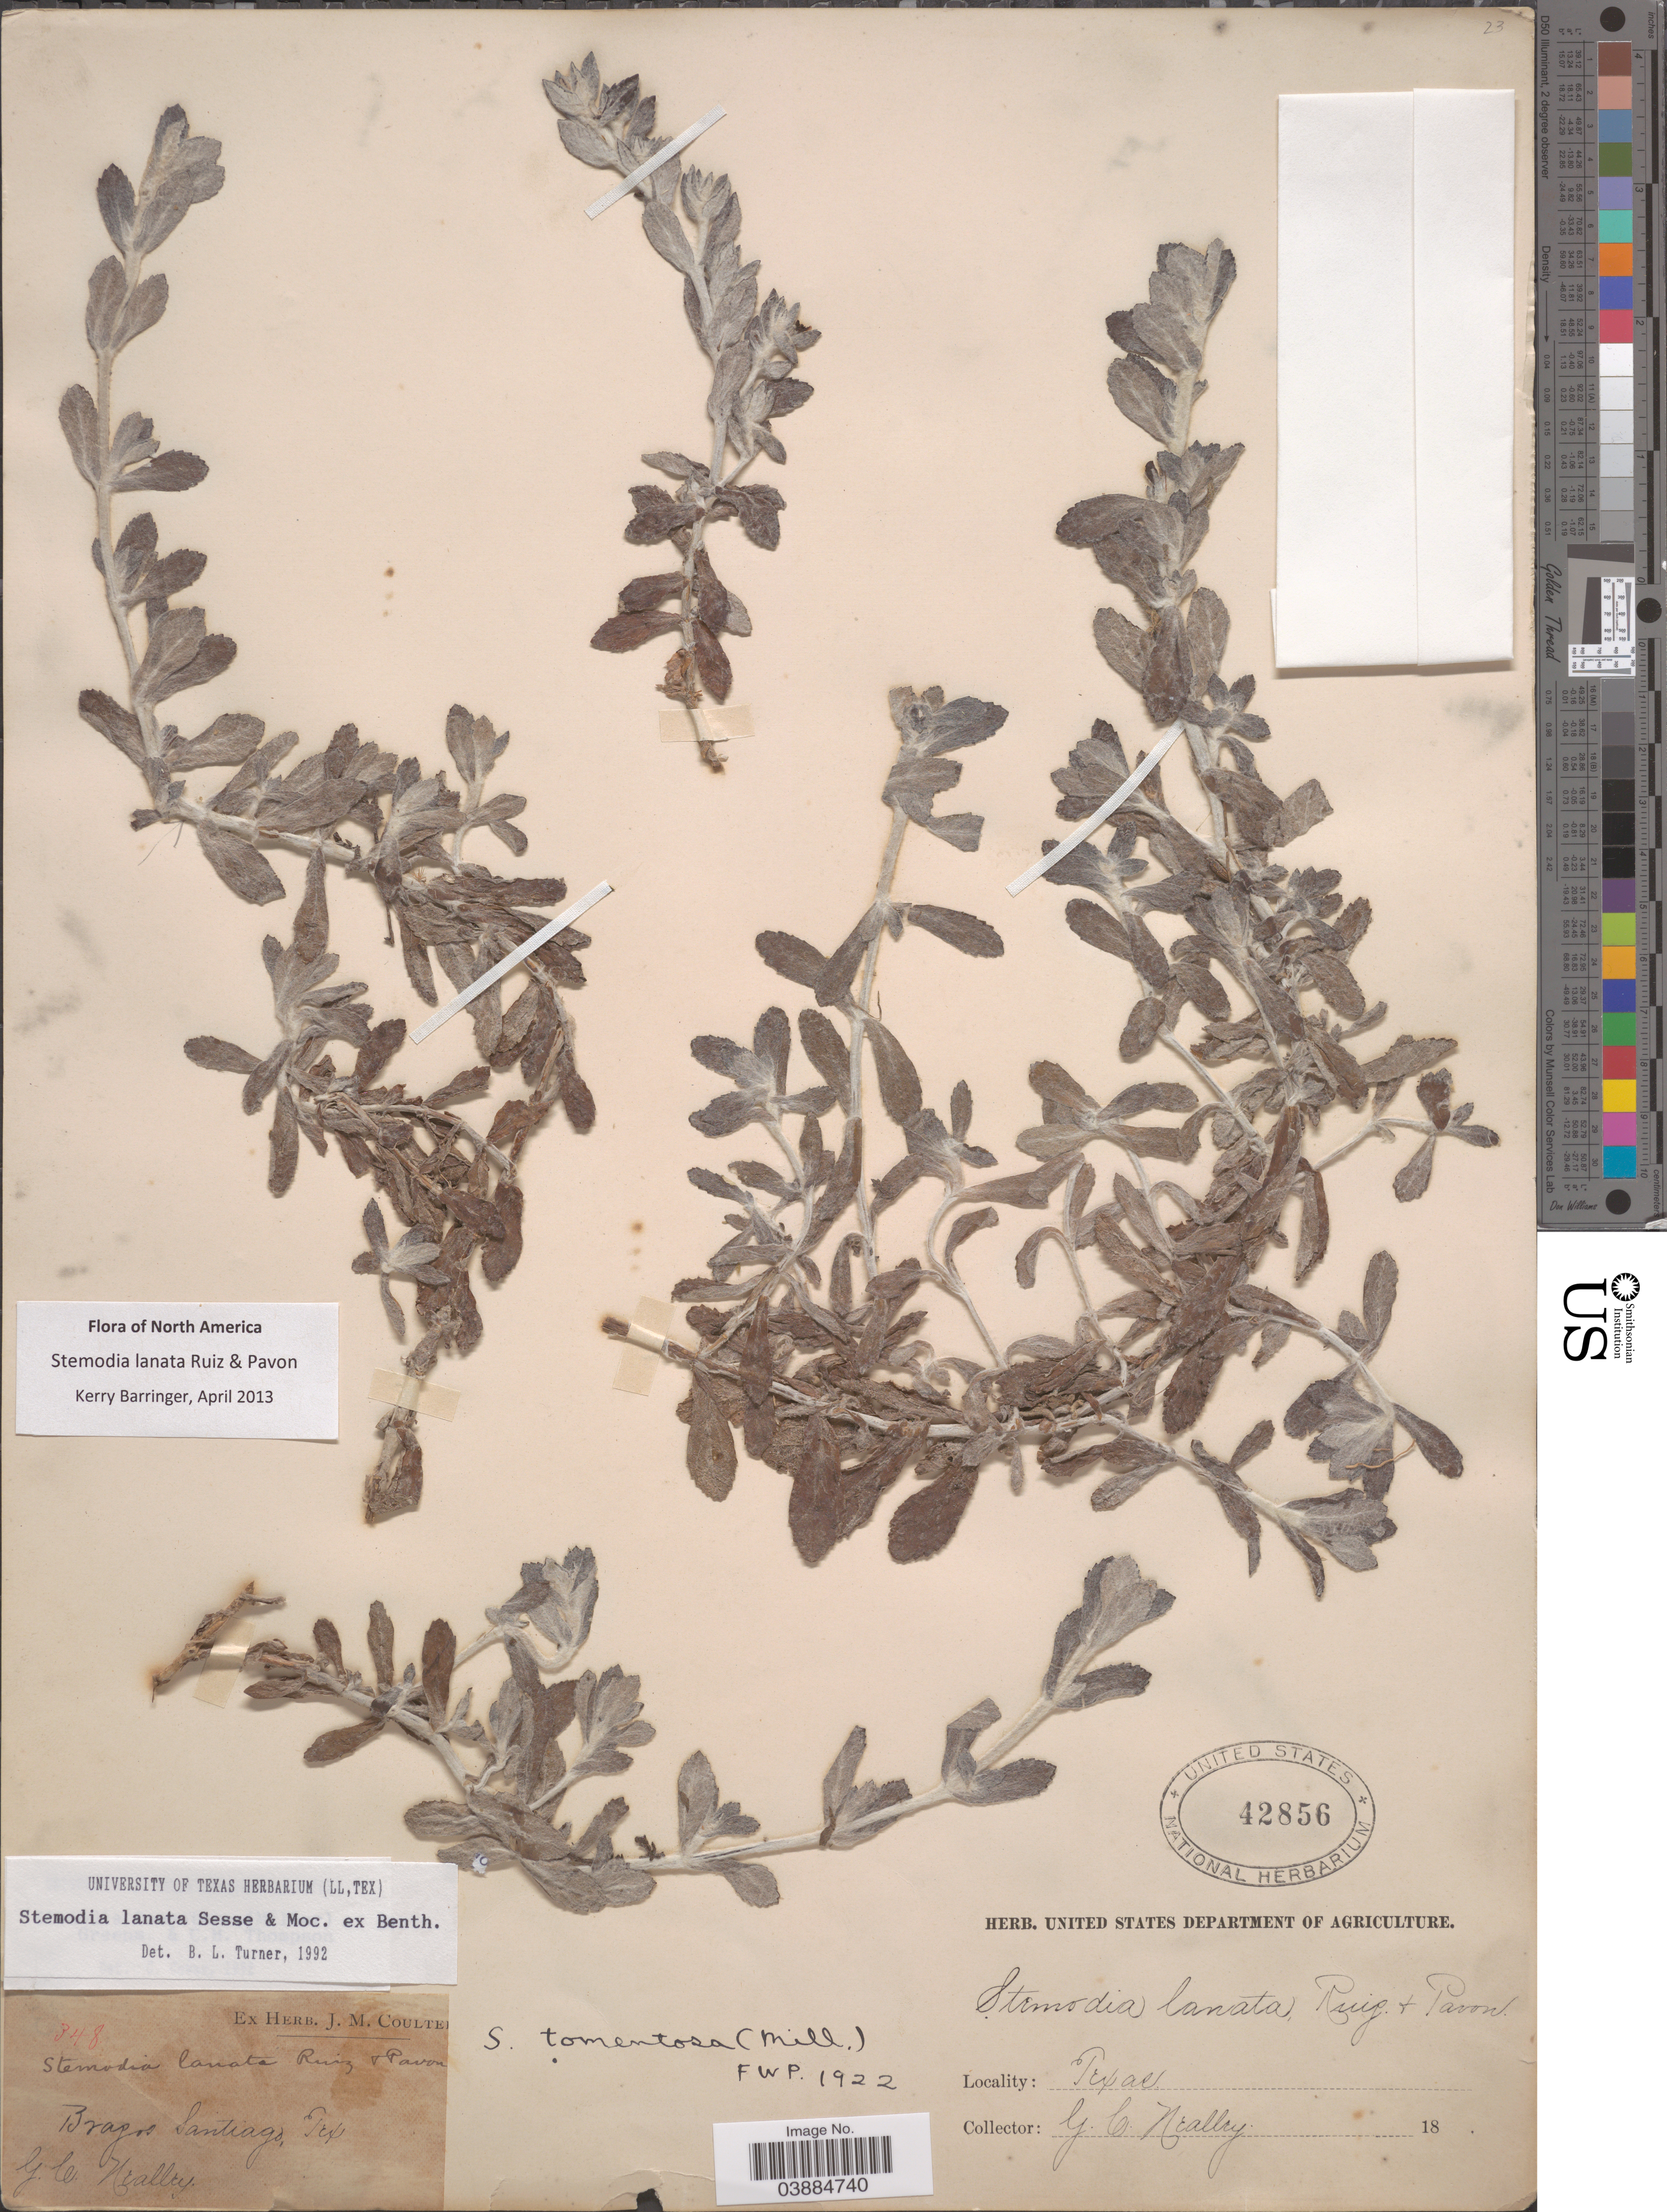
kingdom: Plantae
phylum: Tracheophyta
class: Magnoliopsida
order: Lamiales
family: Plantaginaceae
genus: Stemodia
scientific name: Stemodia lanata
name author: Sessé & Moc. ex Benth.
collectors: G. Neally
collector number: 348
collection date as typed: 18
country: United States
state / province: Texas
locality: Brazos Santiago.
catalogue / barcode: US 42856